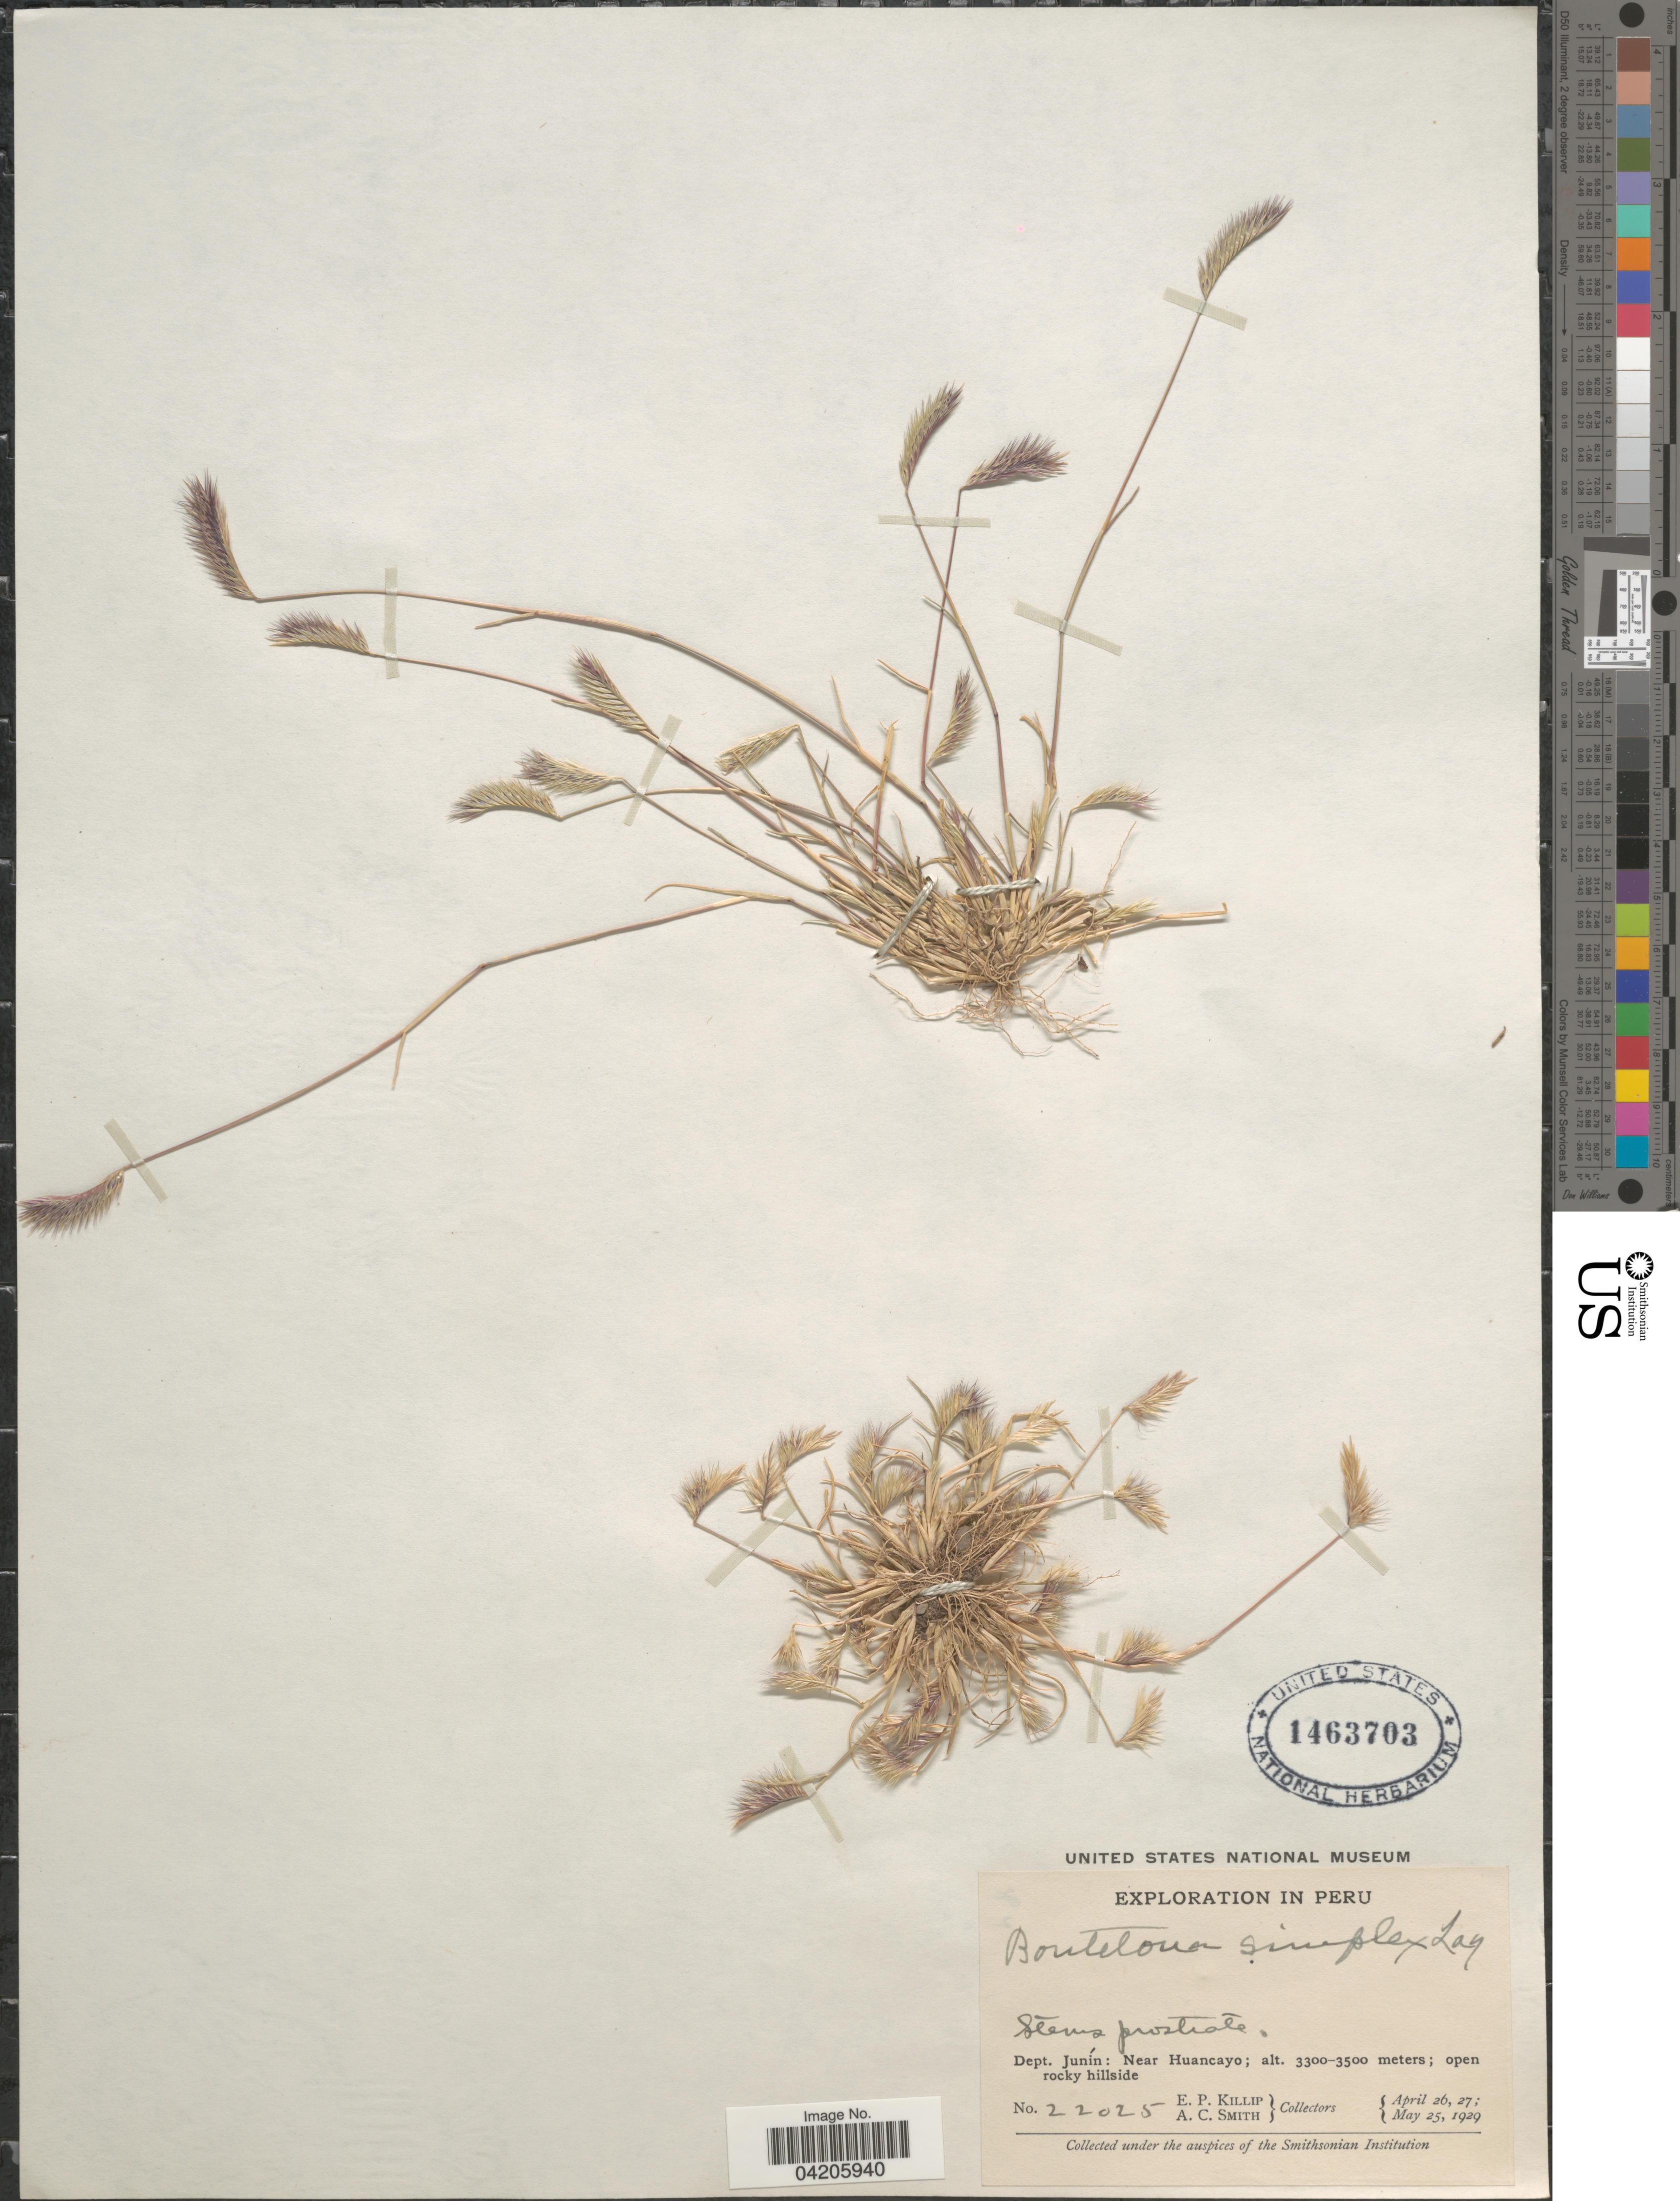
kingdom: Plantae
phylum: Tracheophyta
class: Liliopsida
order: Poales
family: Poaceae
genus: Bouteloua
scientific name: Bouteloua simplex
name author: Lag.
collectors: E. P. Killip & A. C. Smith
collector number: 22025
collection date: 1929-04-26/1929-05-25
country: Peru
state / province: Junín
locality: Exploration in Peru. Dept. Junín: Near Huancayo; open rocky hillside.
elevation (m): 3300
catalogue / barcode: US 1463703